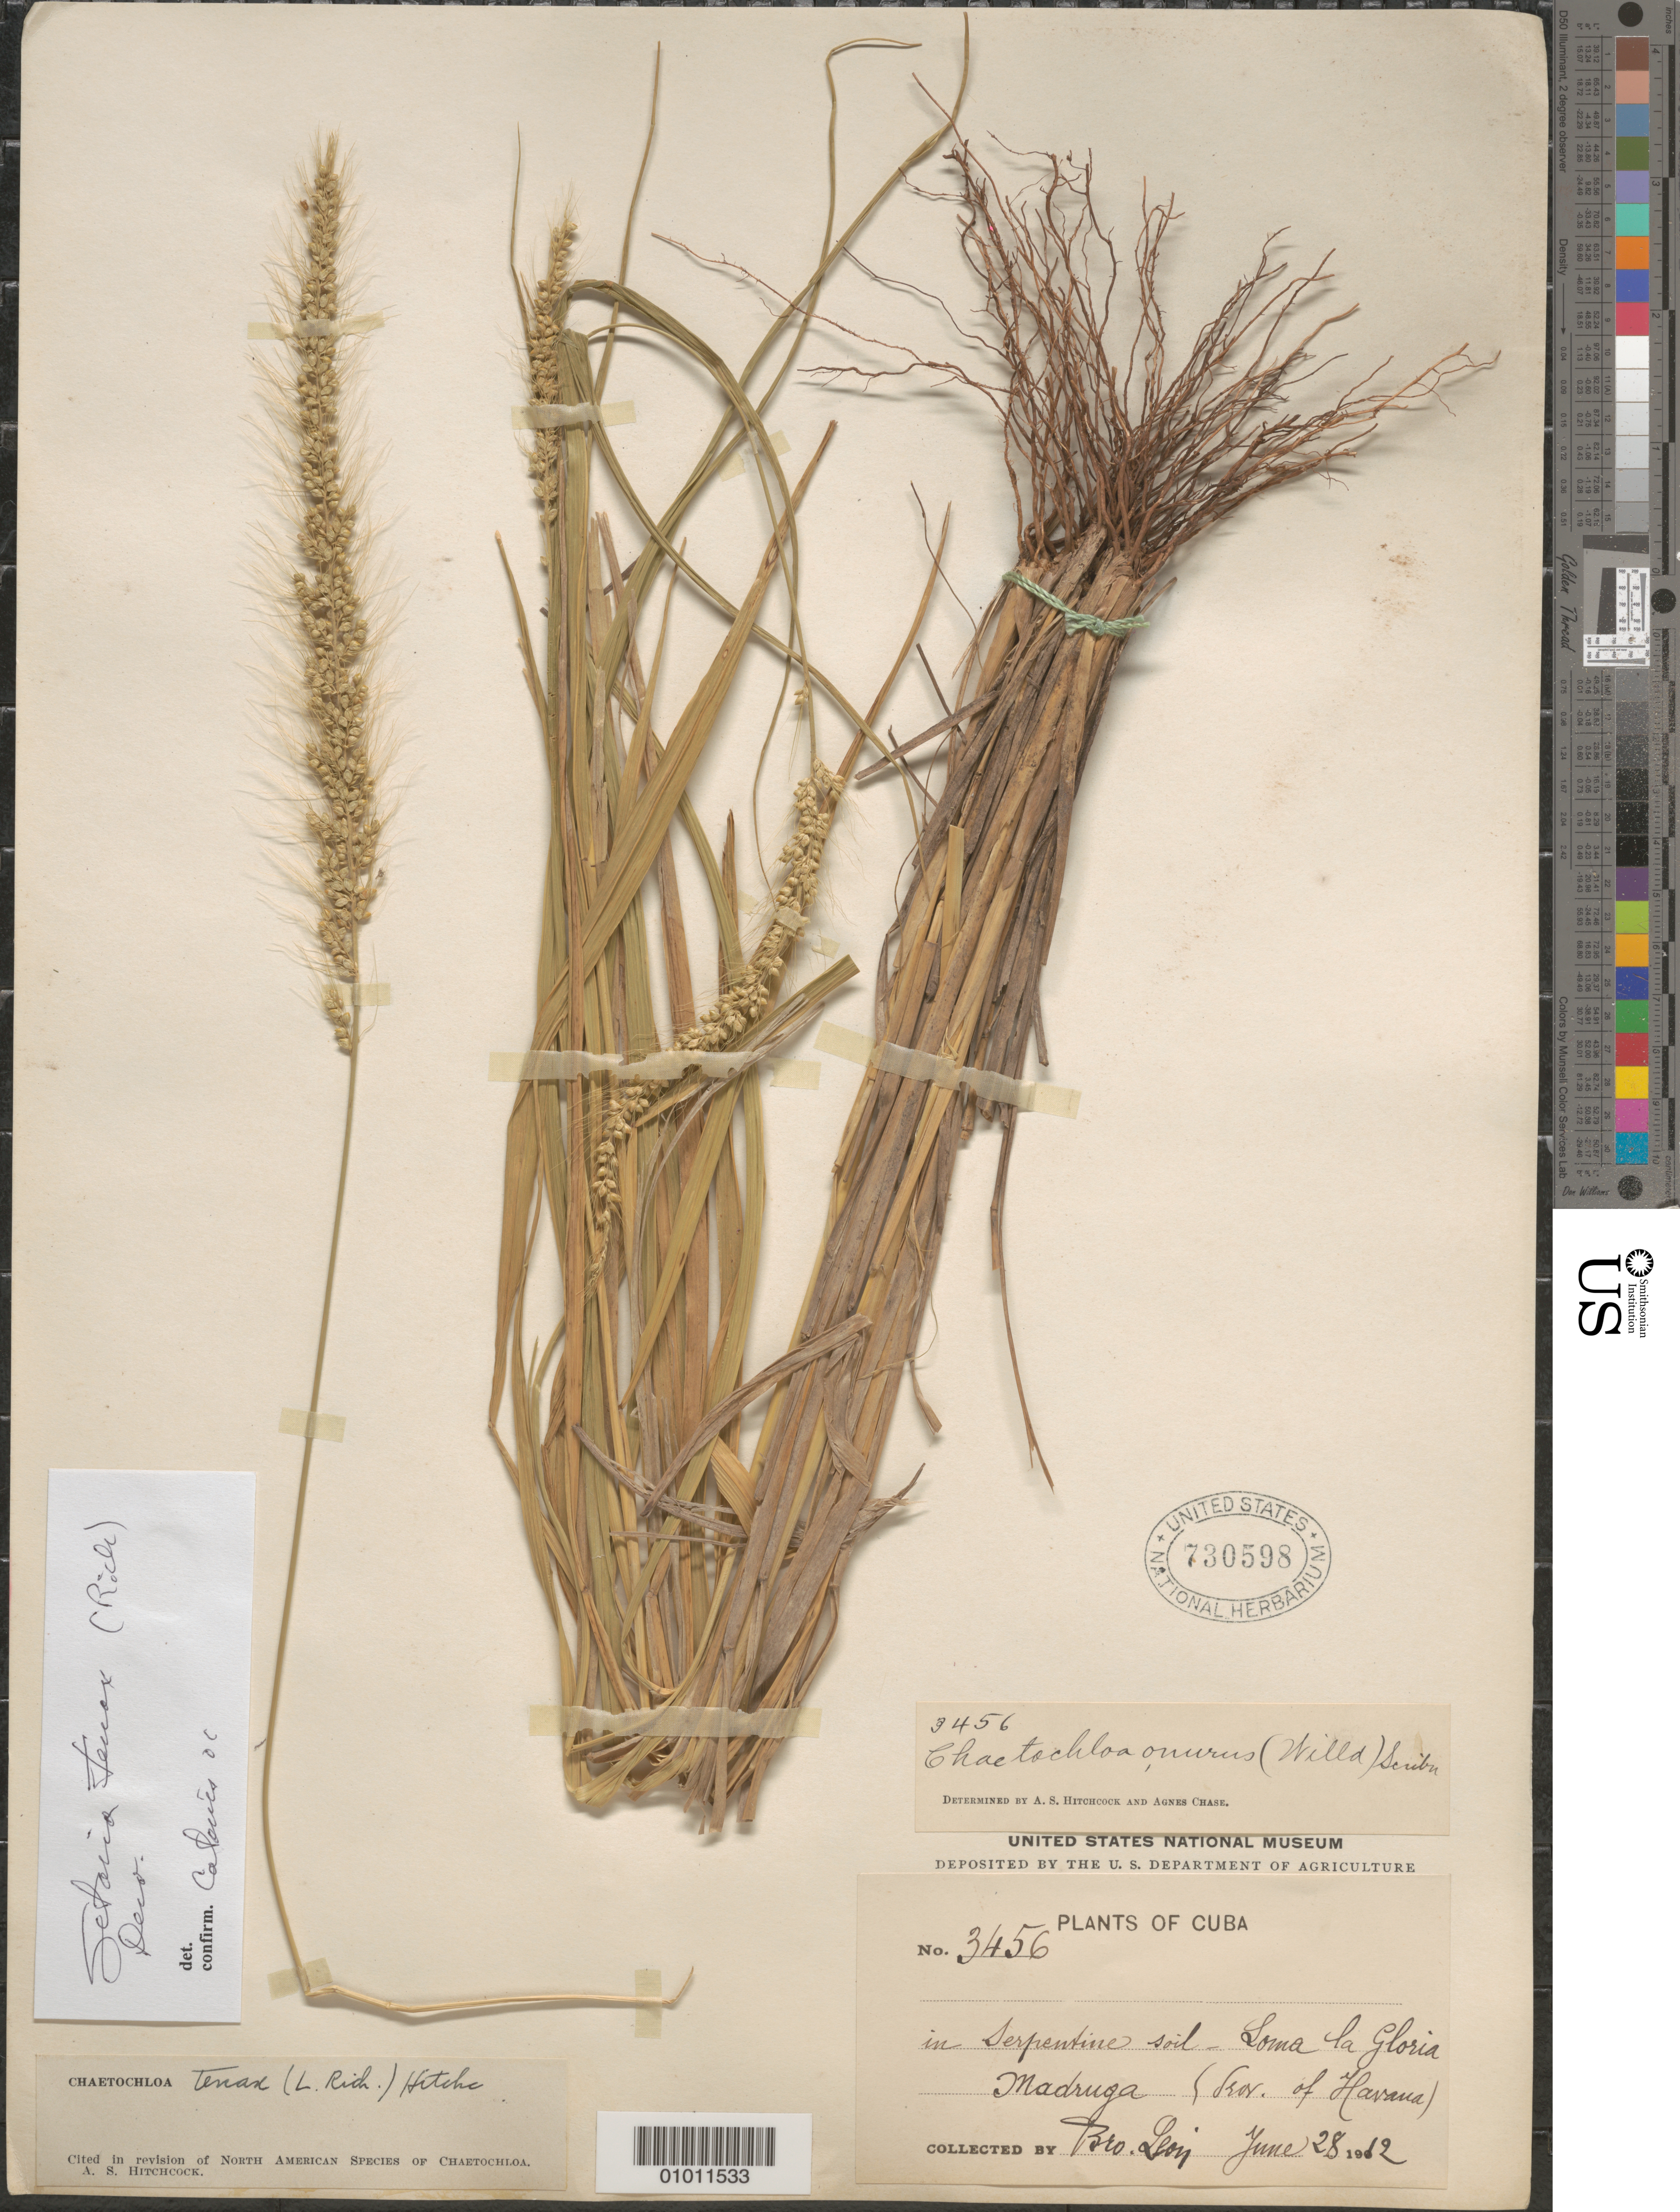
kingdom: Plantae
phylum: Tracheophyta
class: Liliopsida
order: Poales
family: Poaceae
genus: Setaria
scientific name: Setaria tenax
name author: (Rich.) Desv.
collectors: Bro. León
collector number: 3456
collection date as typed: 28 Jun 1912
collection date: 1912-06-28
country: Cuba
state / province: La Habana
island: Cuba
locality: Soma la Gloria, Madruga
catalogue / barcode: US 730598